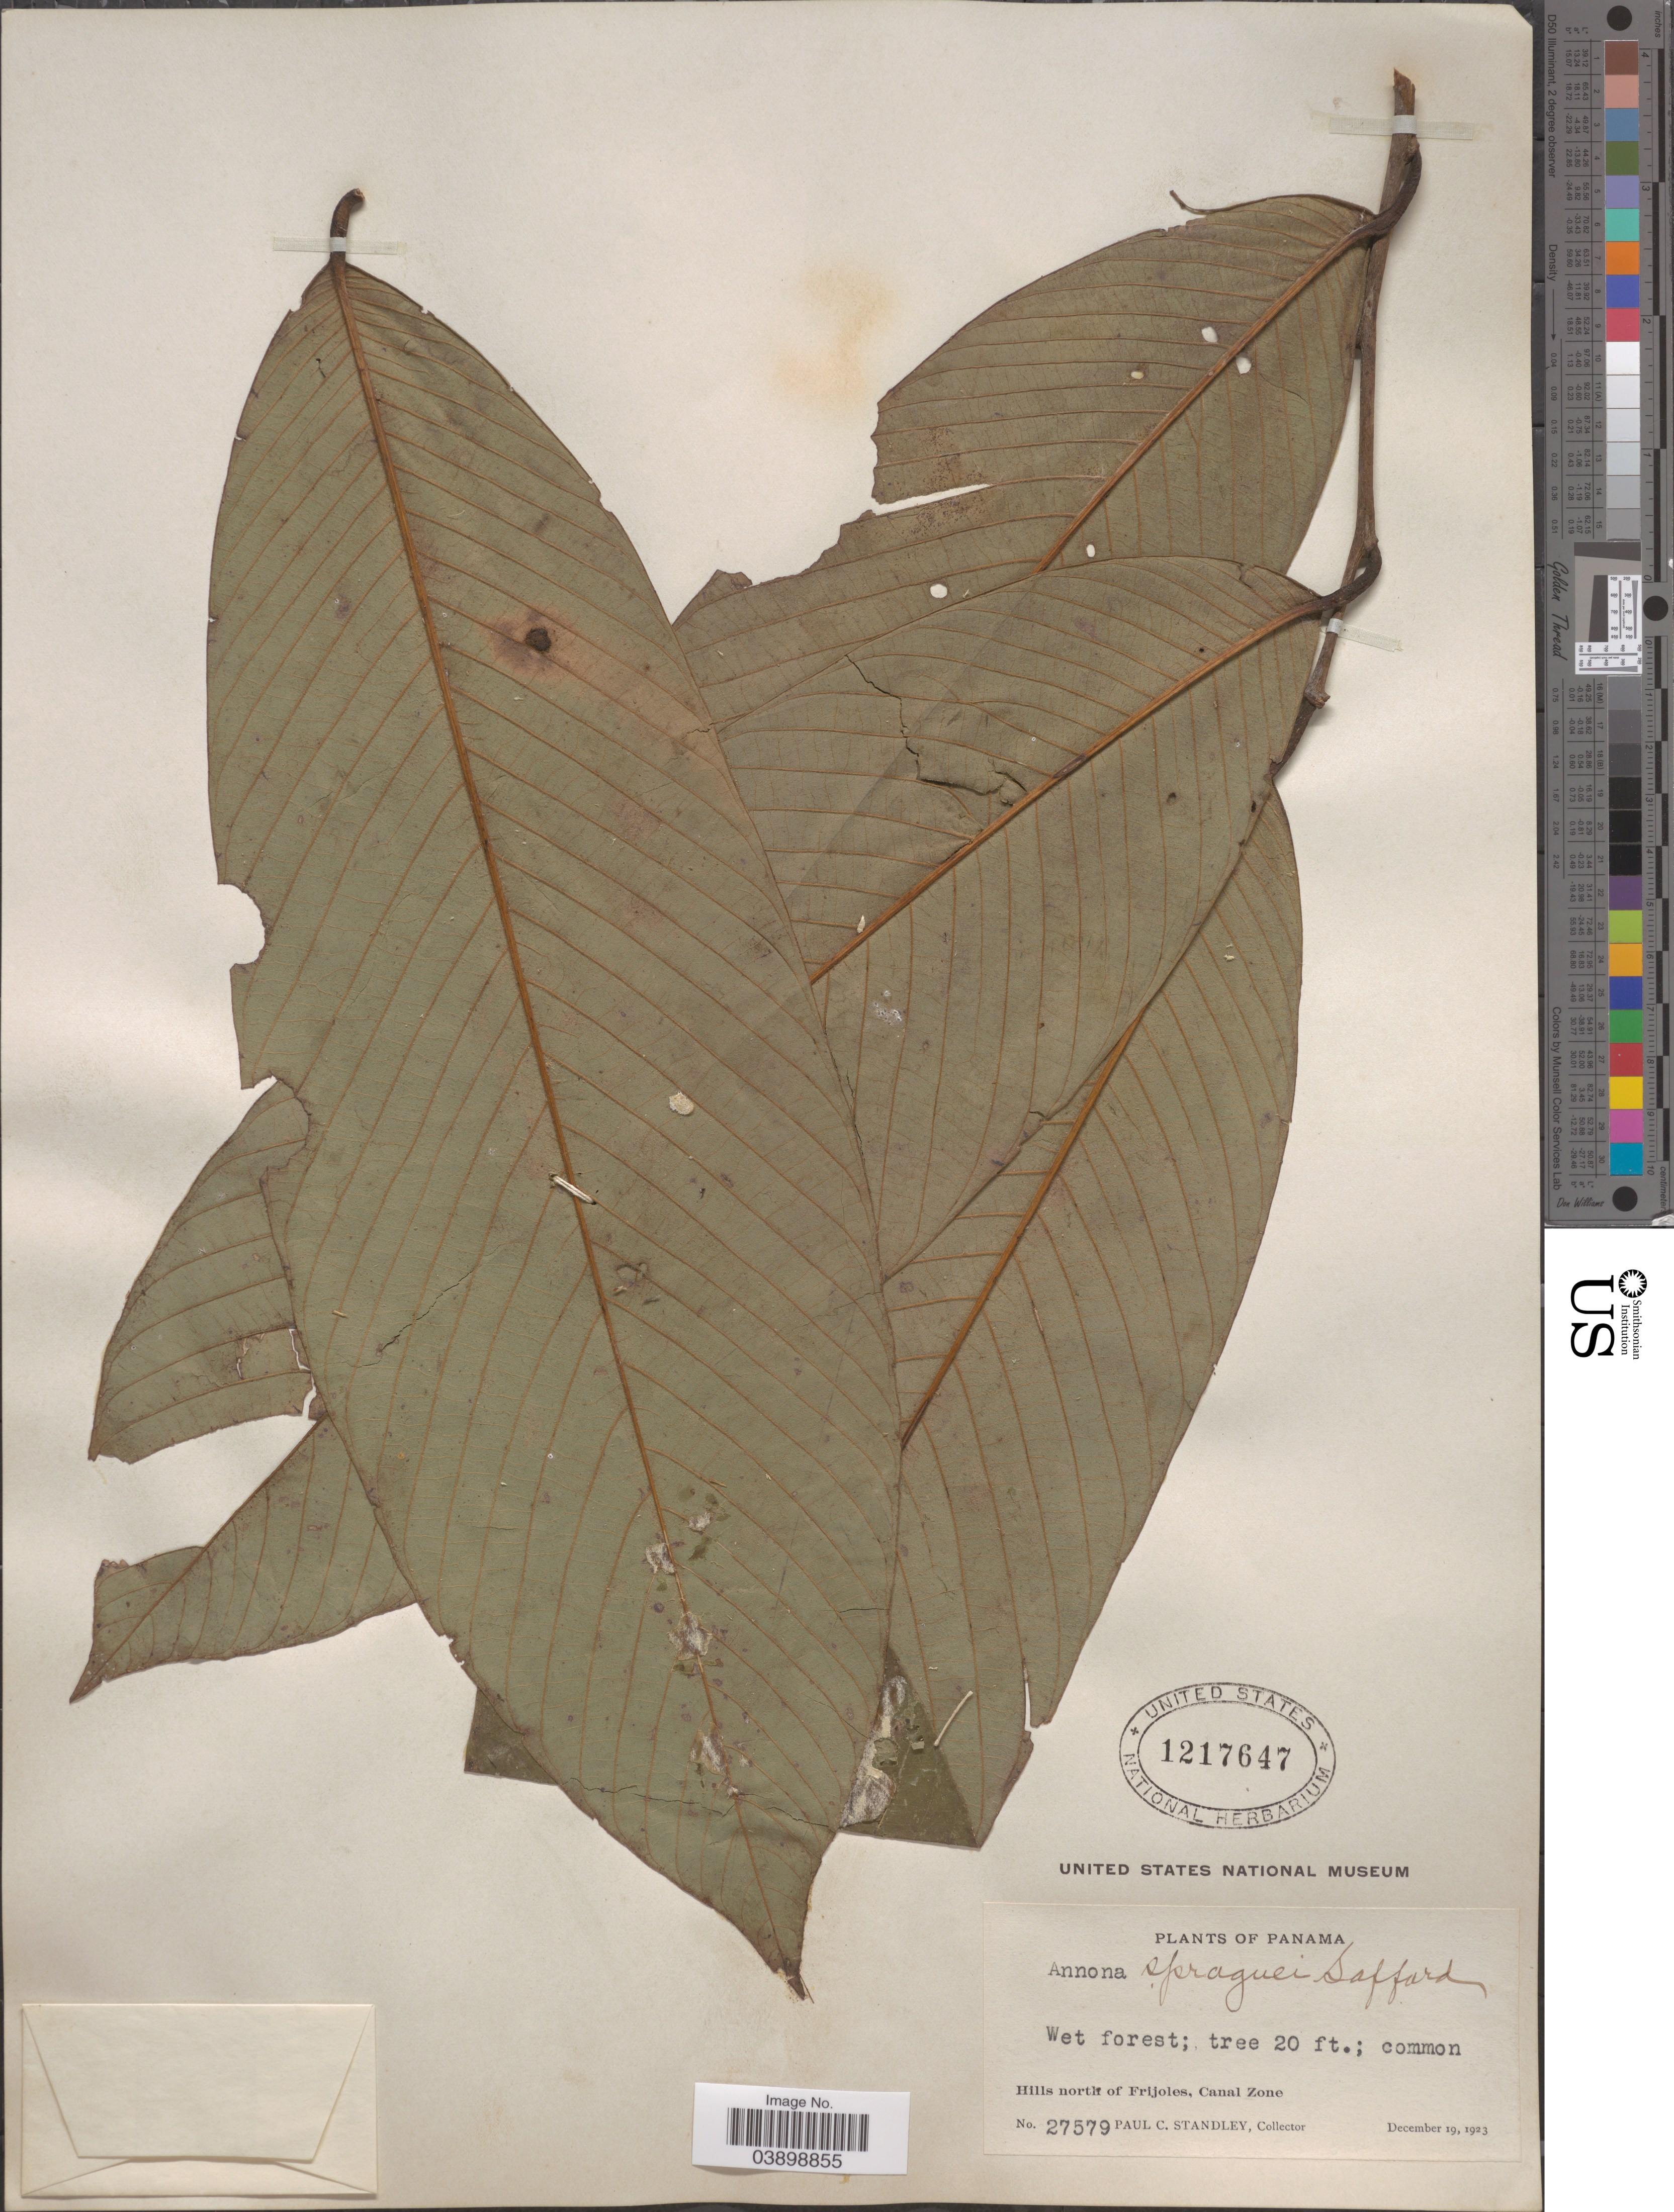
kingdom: Plantae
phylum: Tracheophyta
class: Magnoliopsida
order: Magnoliales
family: Annonaceae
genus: Annona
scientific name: Annona spraguei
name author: Saff.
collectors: P. C. Standley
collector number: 27579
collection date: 1923-12-19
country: Panama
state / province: Colón / Panamá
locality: Hills north of Frijoles, Canal Zone.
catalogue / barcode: US 1217647